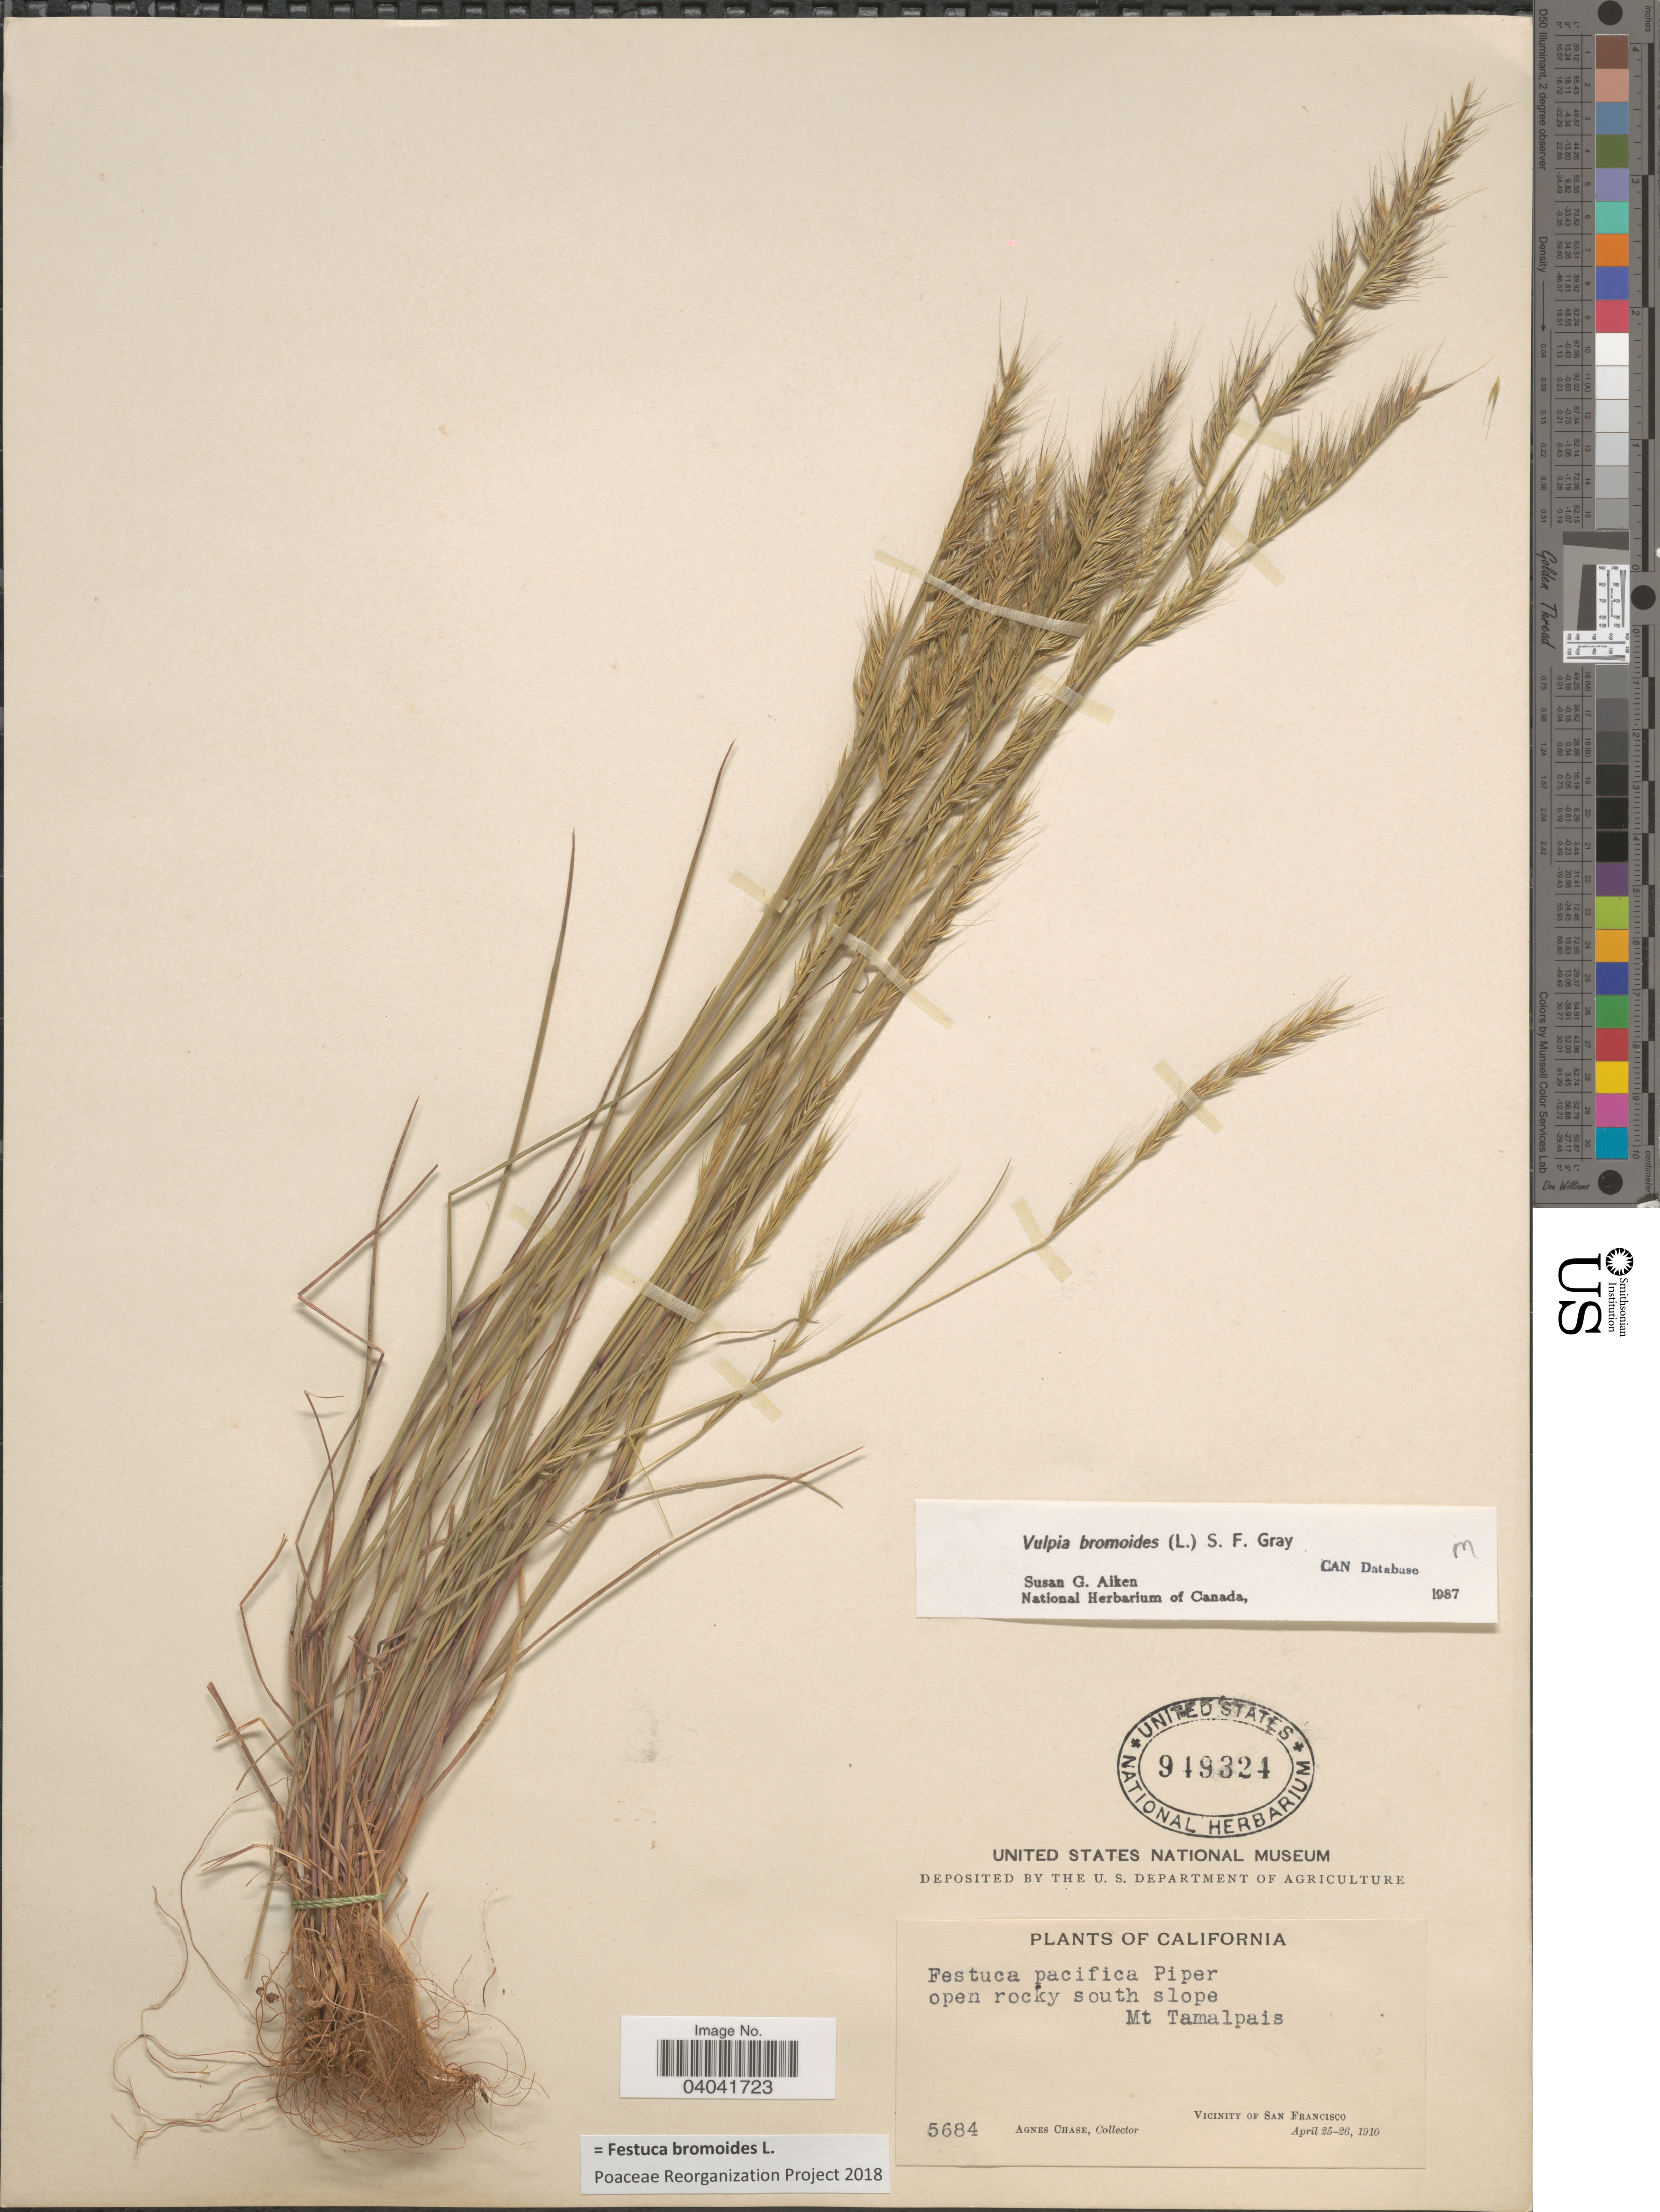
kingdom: Plantae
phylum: Tracheophyta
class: Liliopsida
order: Poales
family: Poaceae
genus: Festuca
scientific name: Festuca bromoides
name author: L.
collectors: A. Chase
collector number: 5684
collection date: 1910-04-25/1910-04-26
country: United States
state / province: California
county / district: San Francisco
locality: Open rocky south slope. Mt Tamalpais. Vicinity of San Francisco.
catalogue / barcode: US 949324